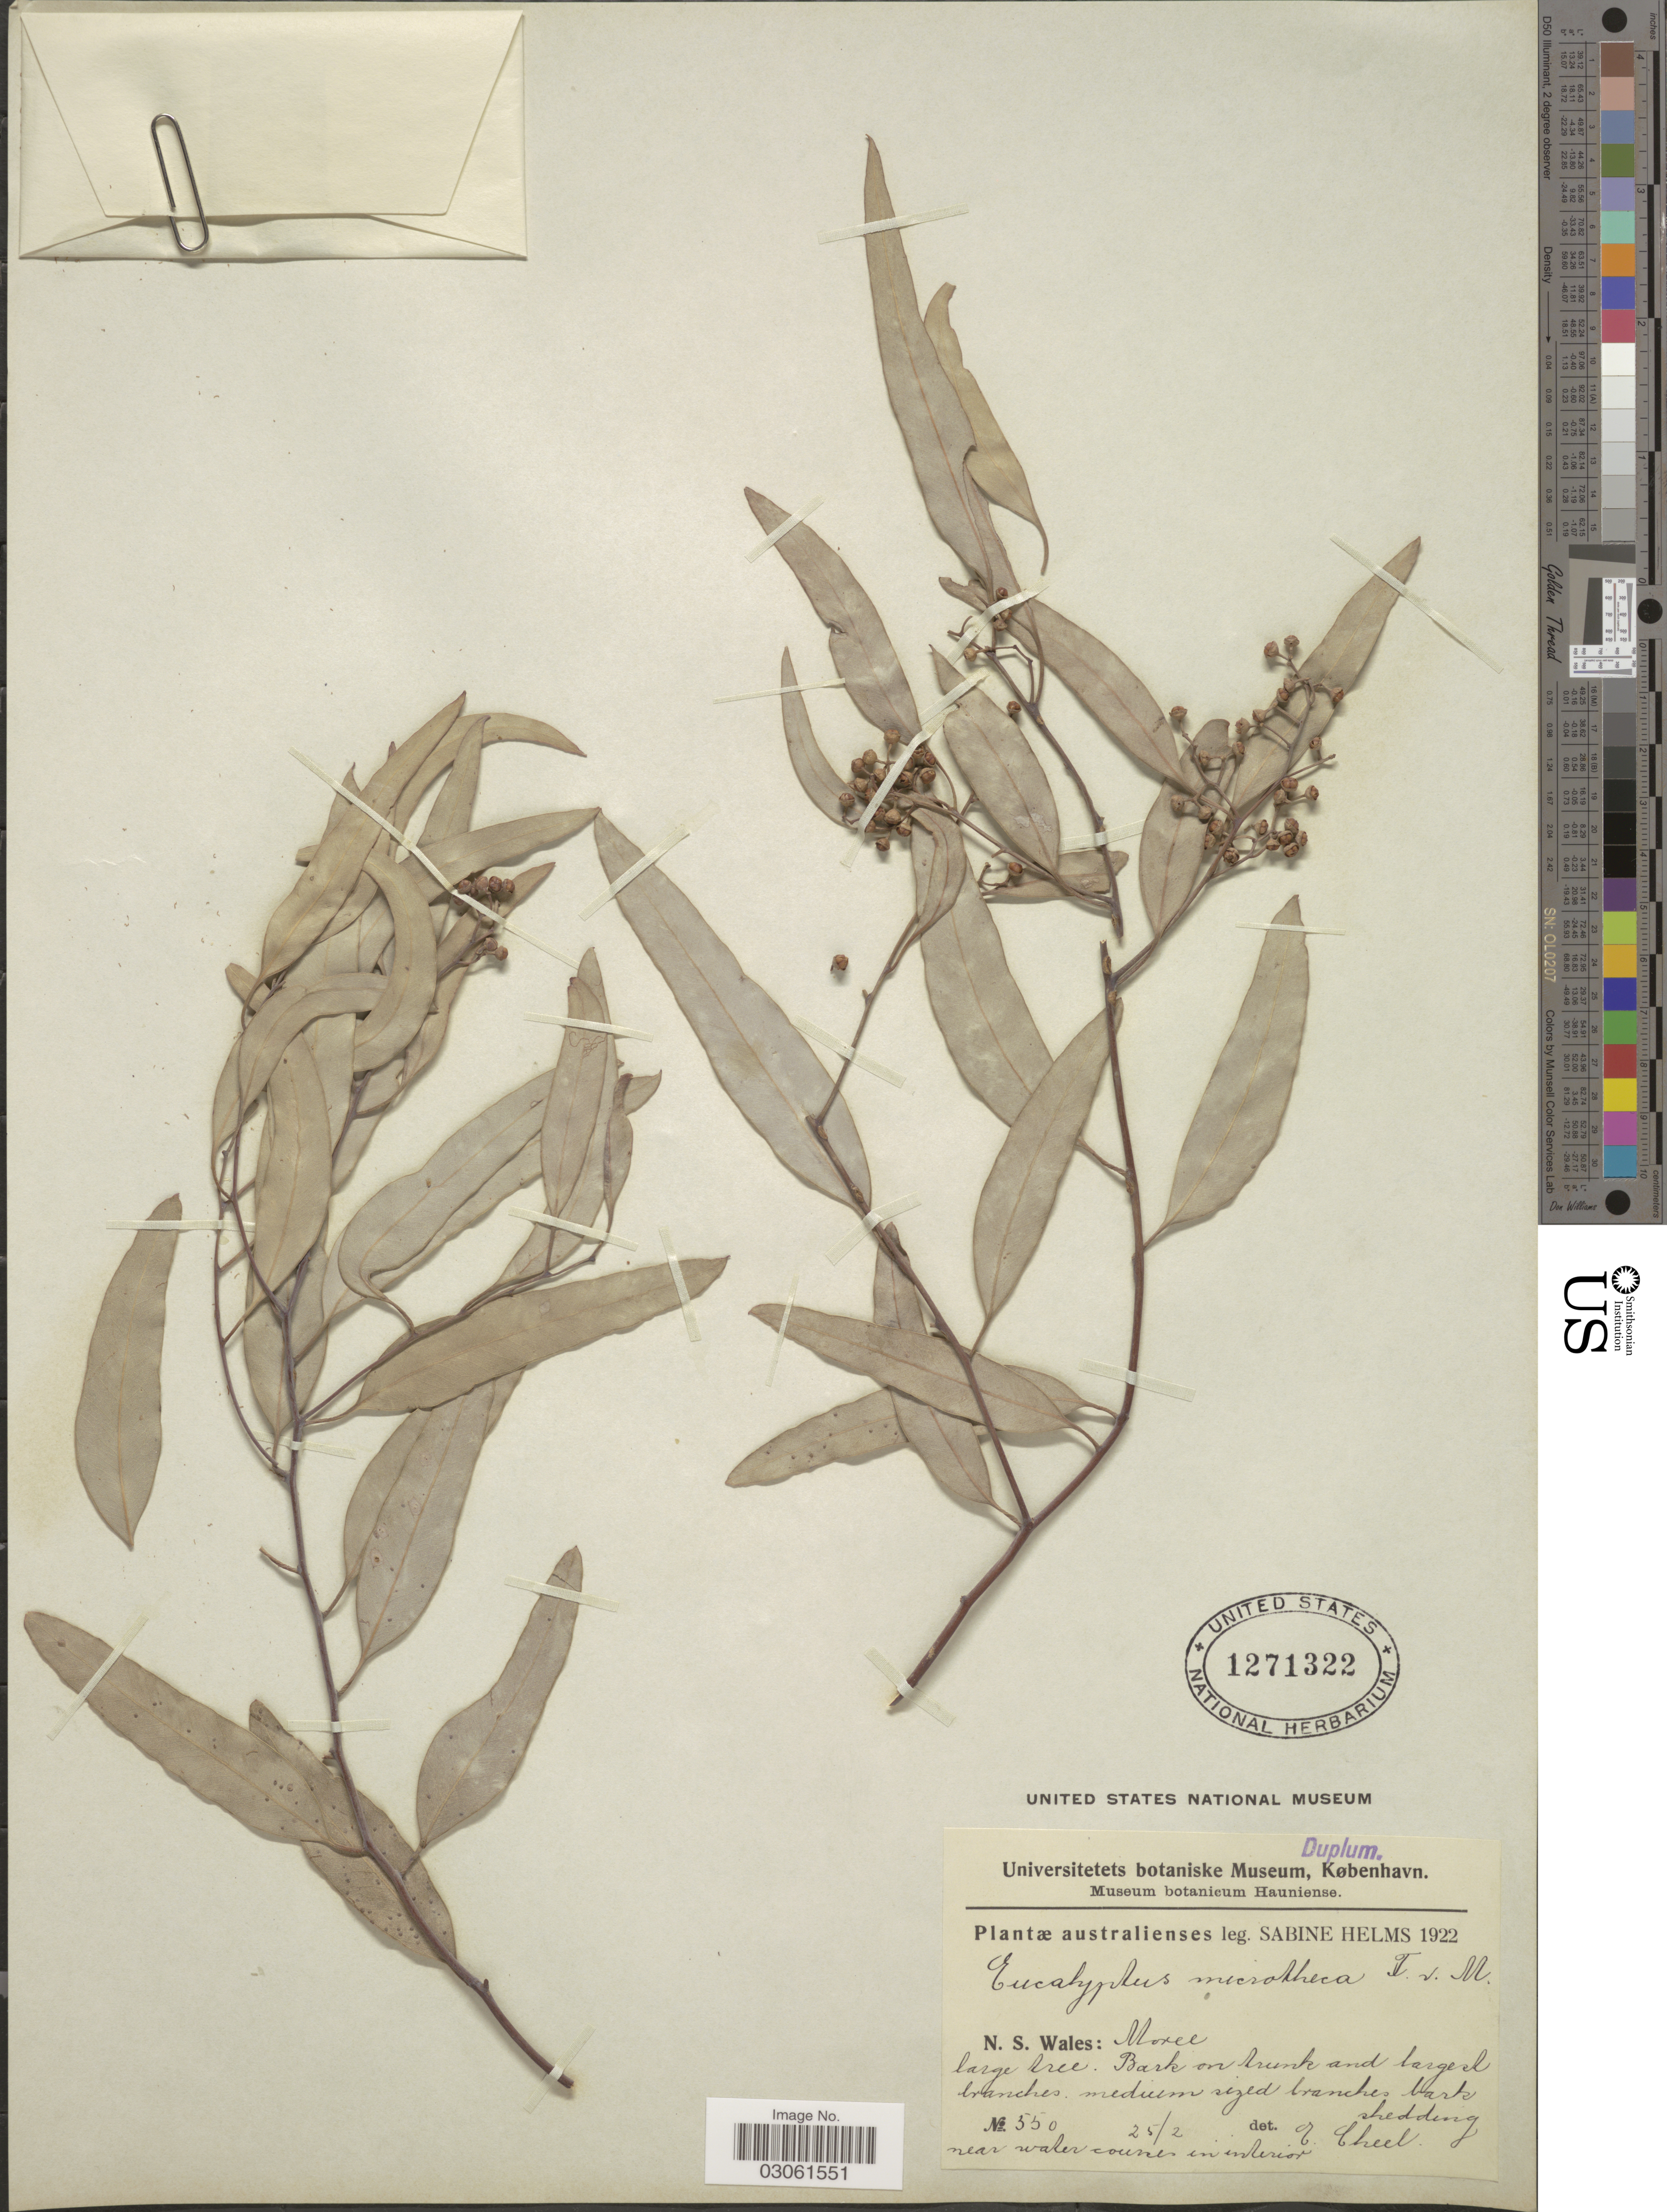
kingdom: Plantae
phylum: Tracheophyta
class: Magnoliopsida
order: Myrtales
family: Myrtaceae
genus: Eucalyptus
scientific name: Eucalyptus microtheca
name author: F. Muell.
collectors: S. Helms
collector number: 550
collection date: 1922-02-25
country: Australia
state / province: New South Wales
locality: N. S. Wales: Moree.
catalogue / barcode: US 1271322